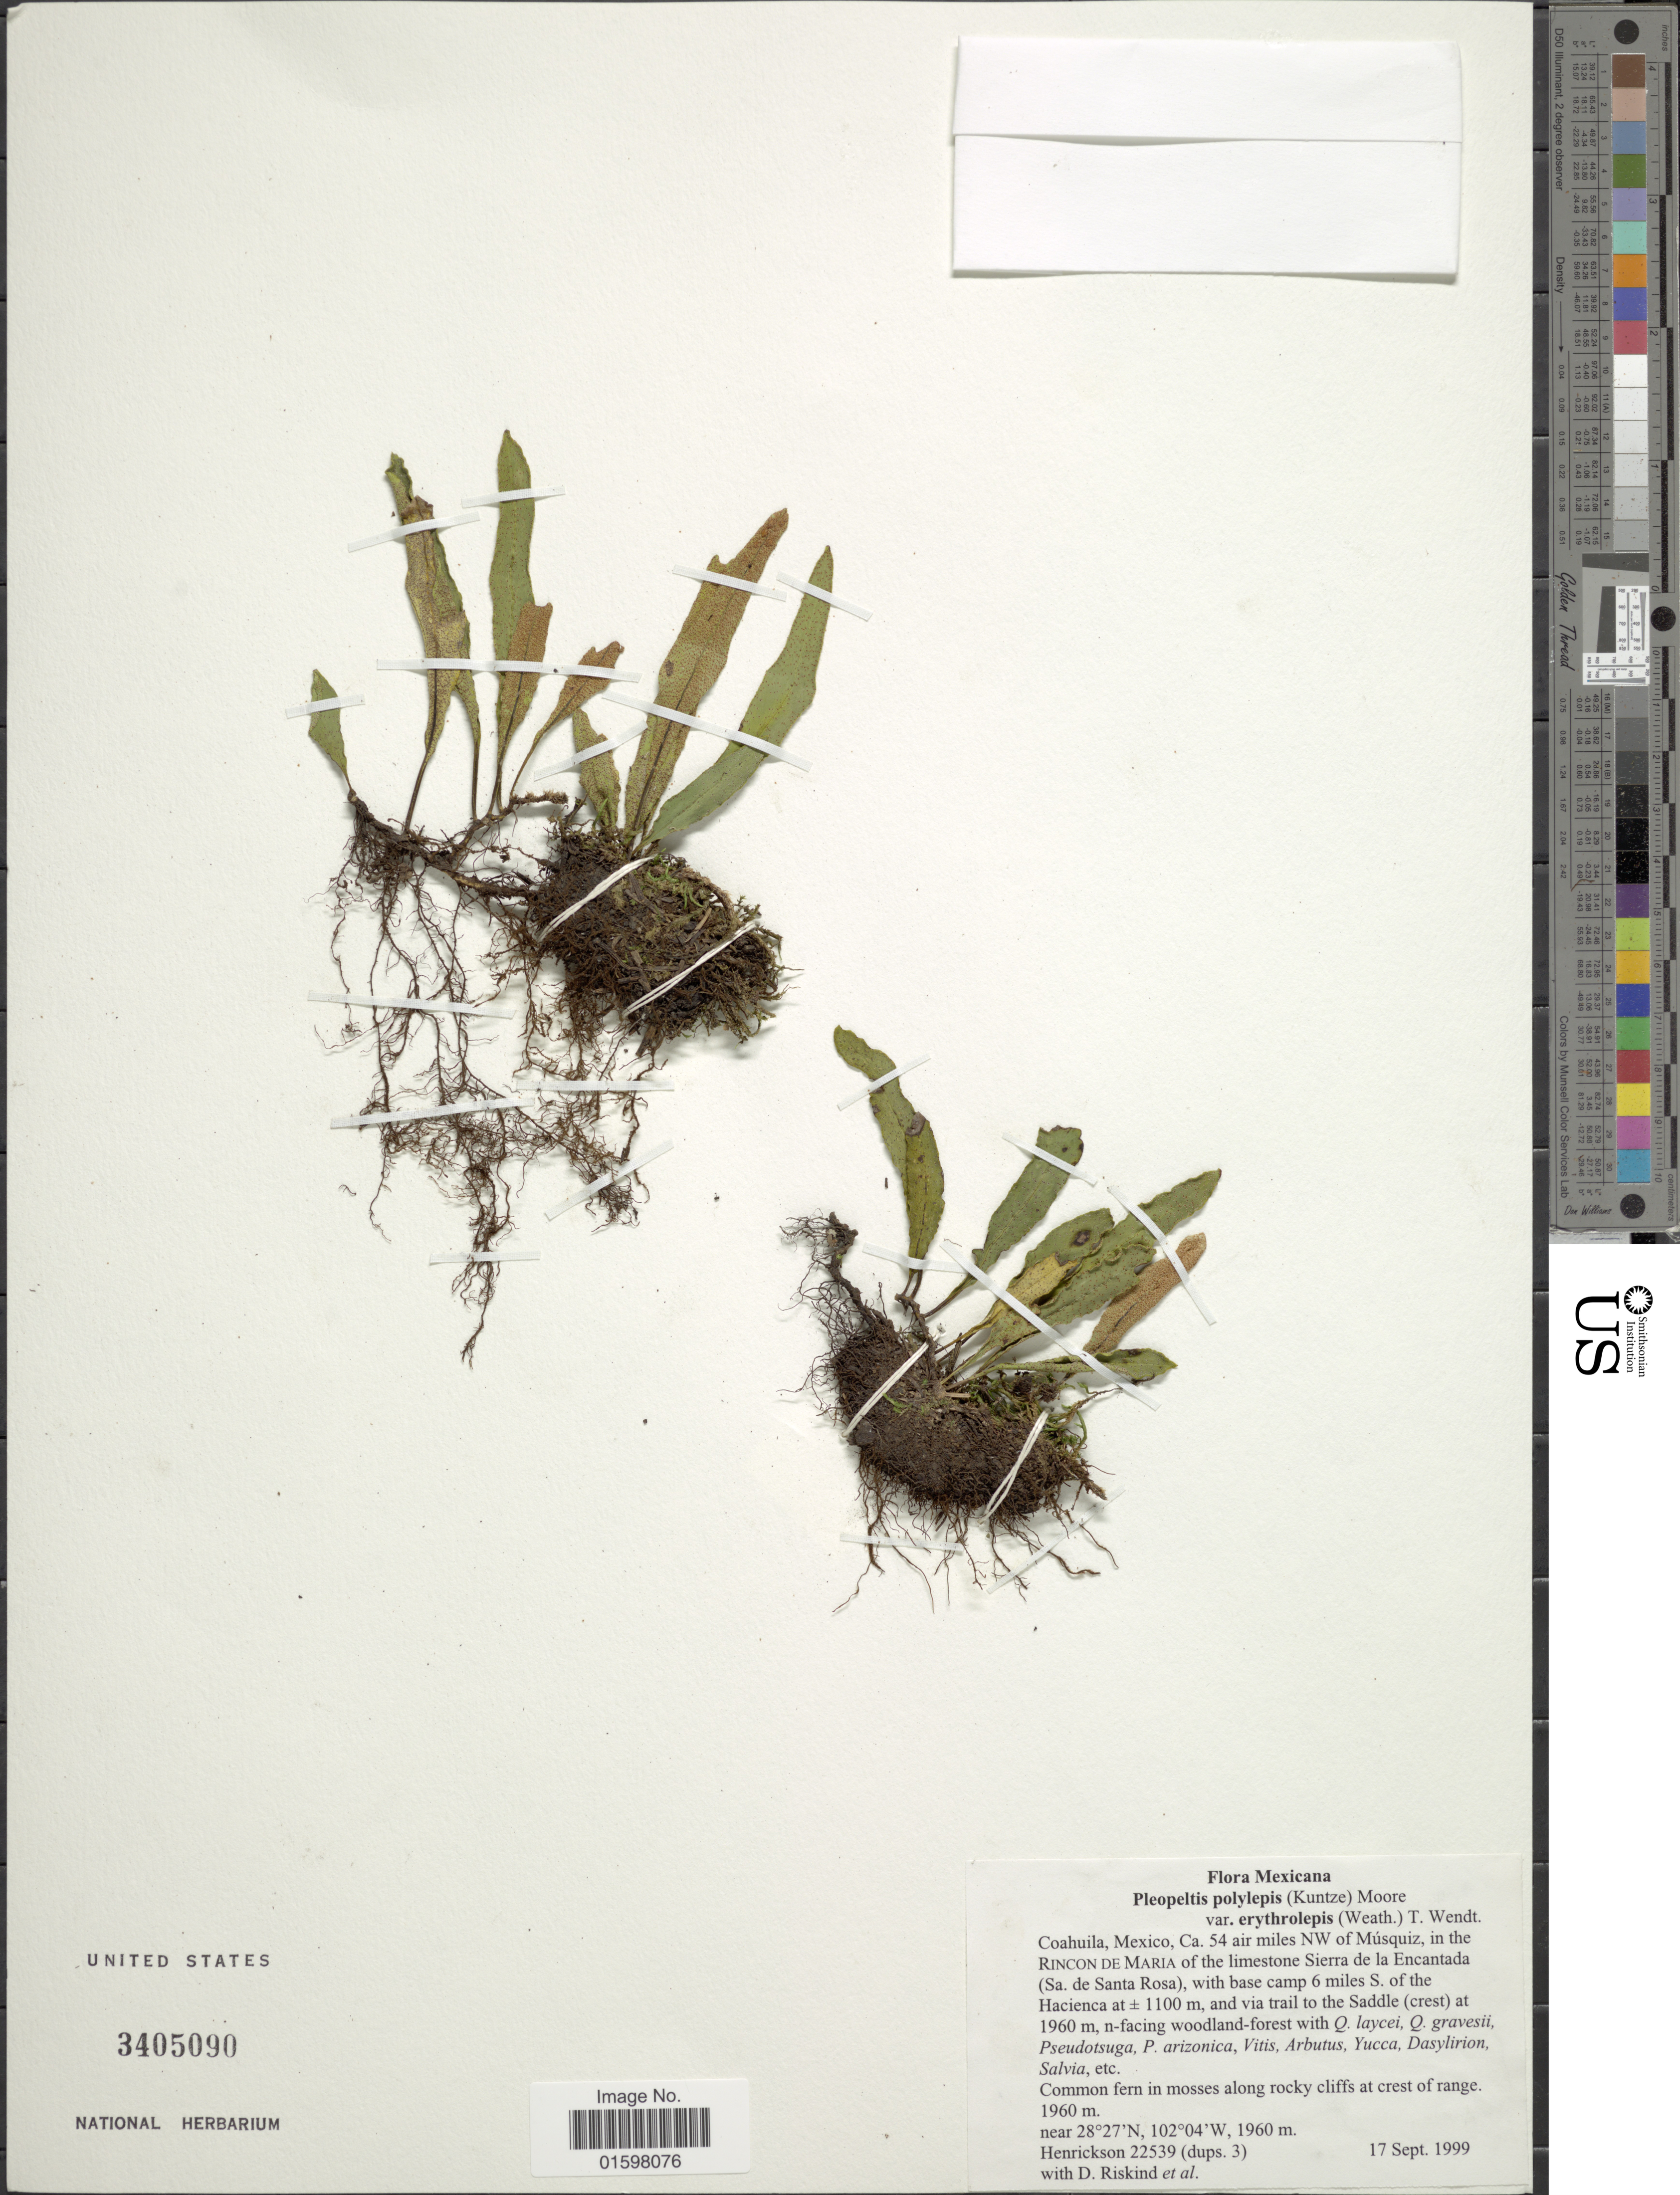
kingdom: Plantae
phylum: Tracheophyta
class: Polypodiopsida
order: Polypodiales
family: Polypodiaceae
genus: Pleopeltis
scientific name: Pleopeltis peltata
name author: Scort.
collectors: -. Henrickson, D. Riskind & et al.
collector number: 22539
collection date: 1999-09-17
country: Mexico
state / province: Coahuila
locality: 54 air miles NW of Musquiz, in the Rincon De maria of the limestone Sierra de la Encantada (tSa. de santa Rosa), with base camp 6 miles S. of the Hacienca, and via trail to rthe Saddle (crest)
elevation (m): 1960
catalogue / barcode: US 3405090